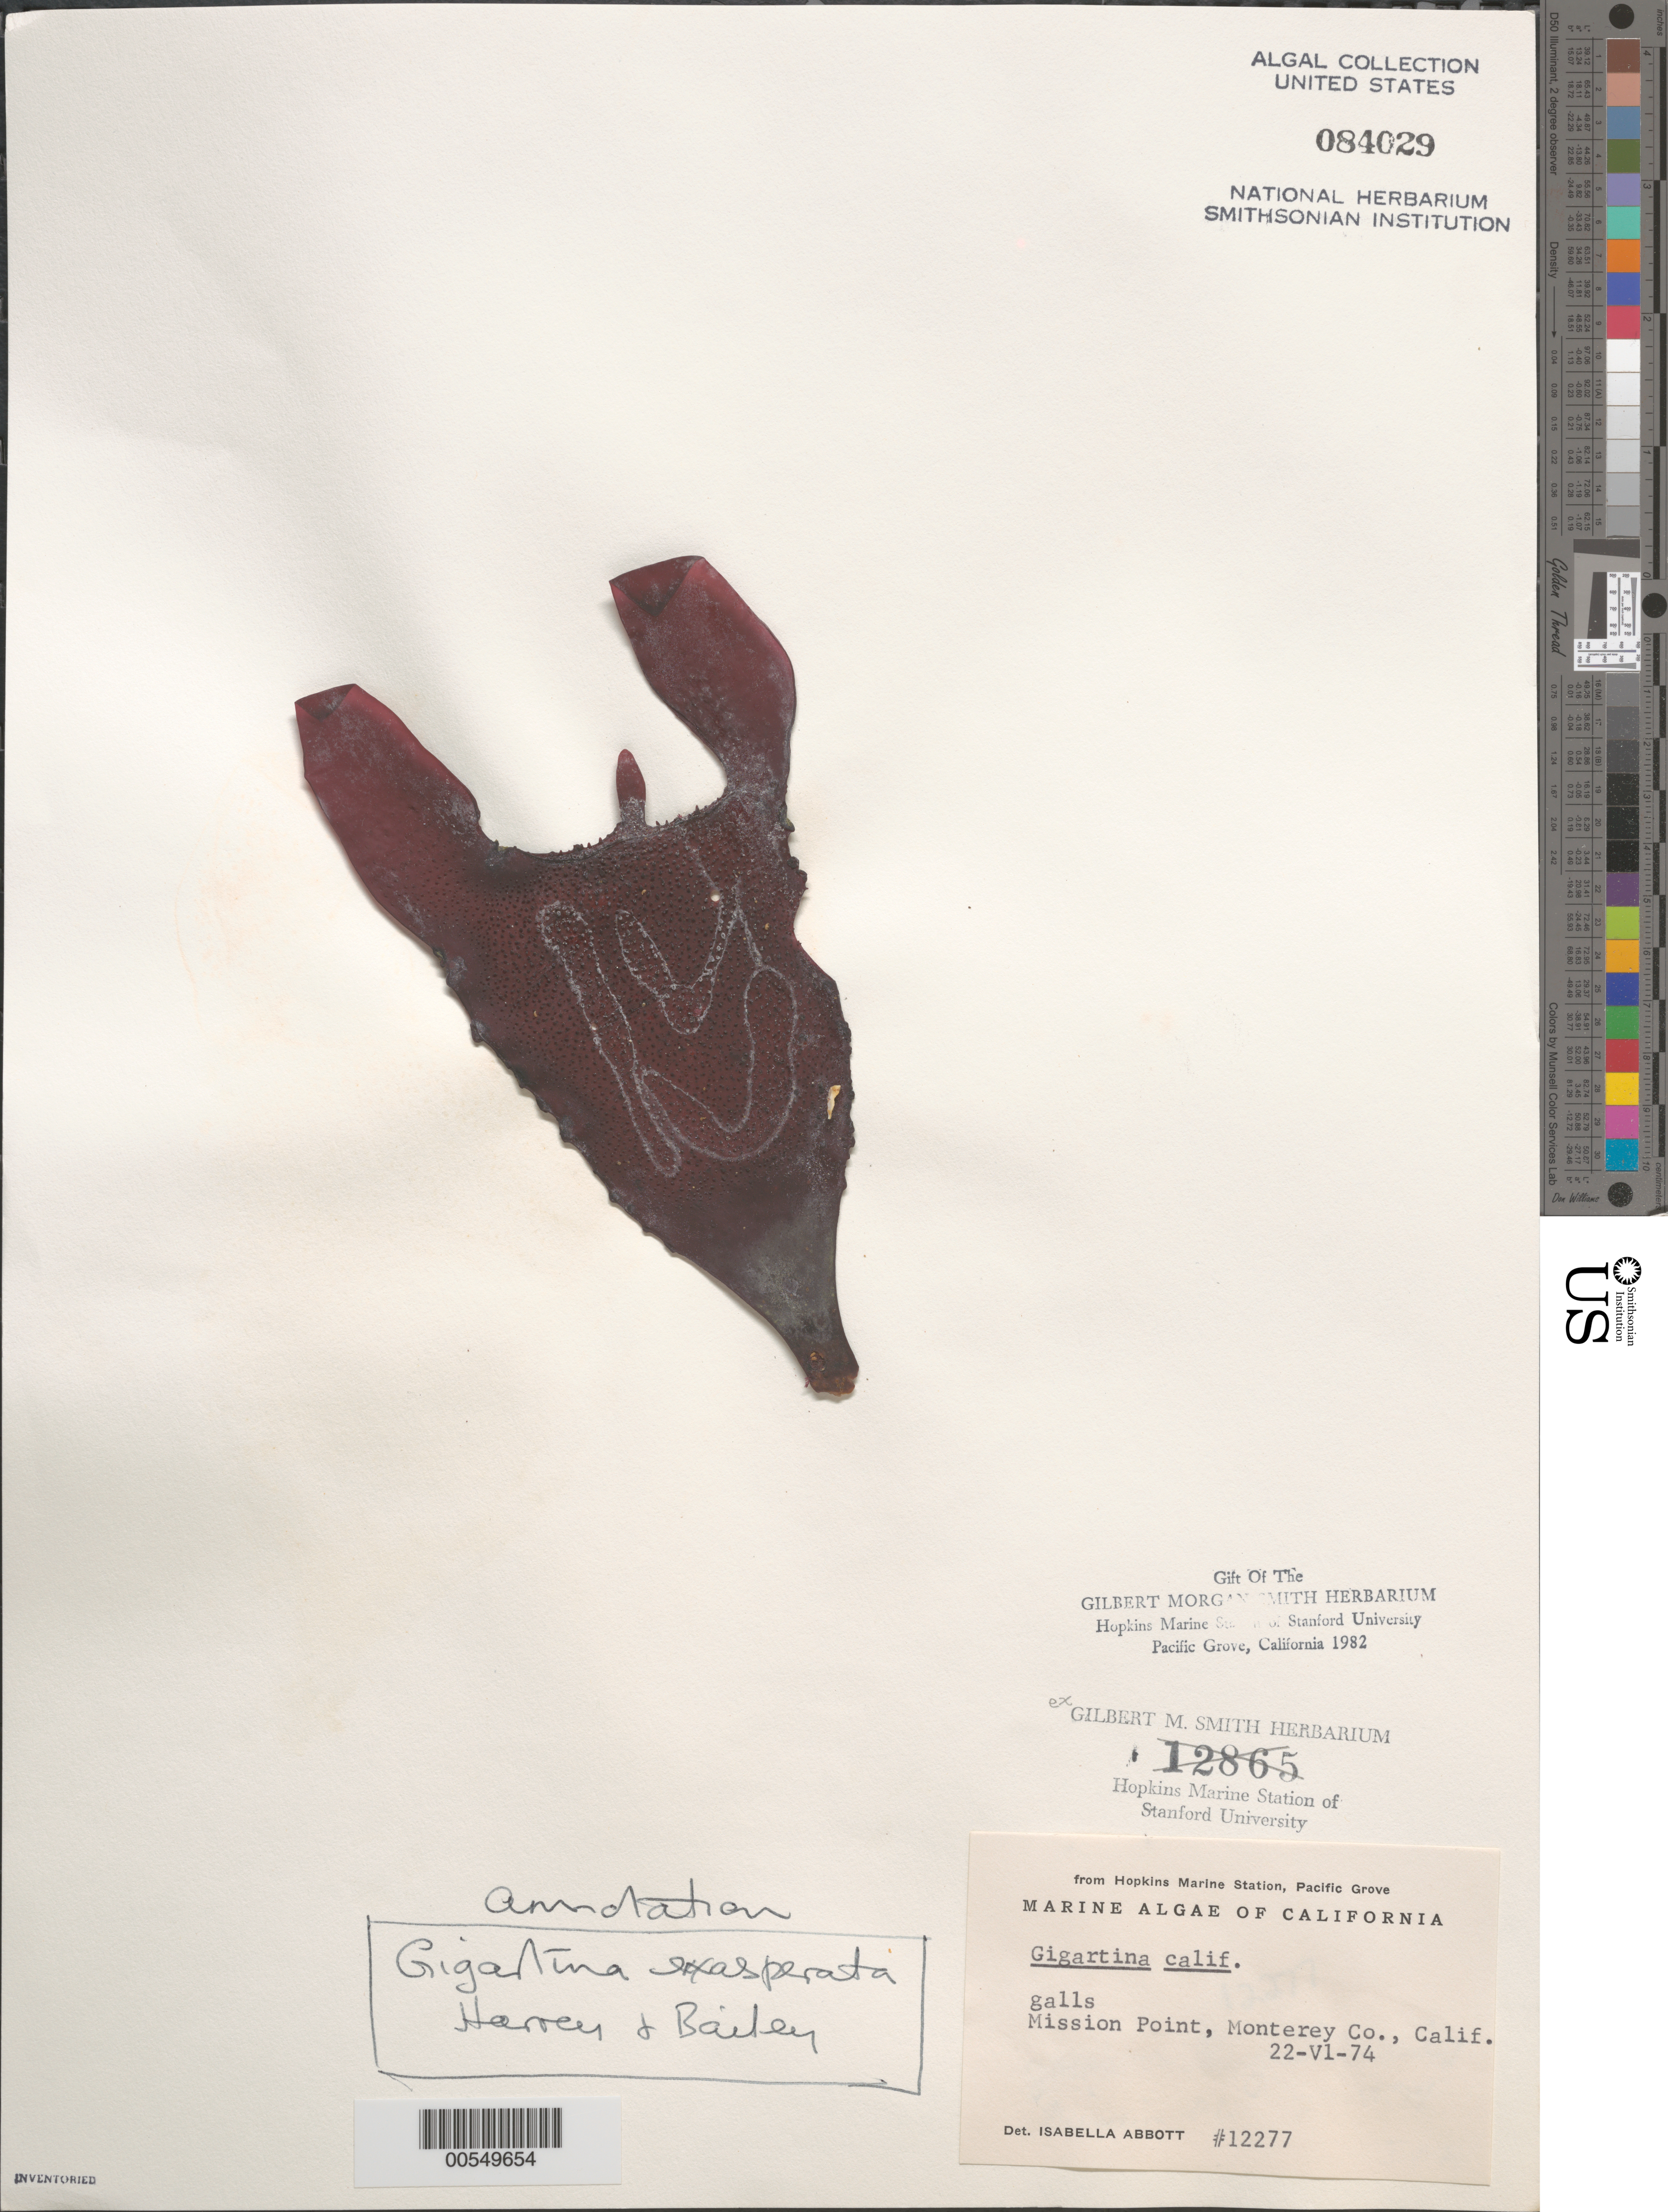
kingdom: Plantae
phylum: Rhodophyta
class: Florideophyceae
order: Gigartinales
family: Gigartinaceae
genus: Chondracanthus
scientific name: Chondracanthus exasperatus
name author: (Harv. & J. Bailey) J.R. Hughey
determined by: Algae name updating Project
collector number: IAA 12277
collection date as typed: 22 Jun 1974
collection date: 1974-06-22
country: United States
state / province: California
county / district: Monterey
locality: Mission Point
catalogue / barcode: US 84029